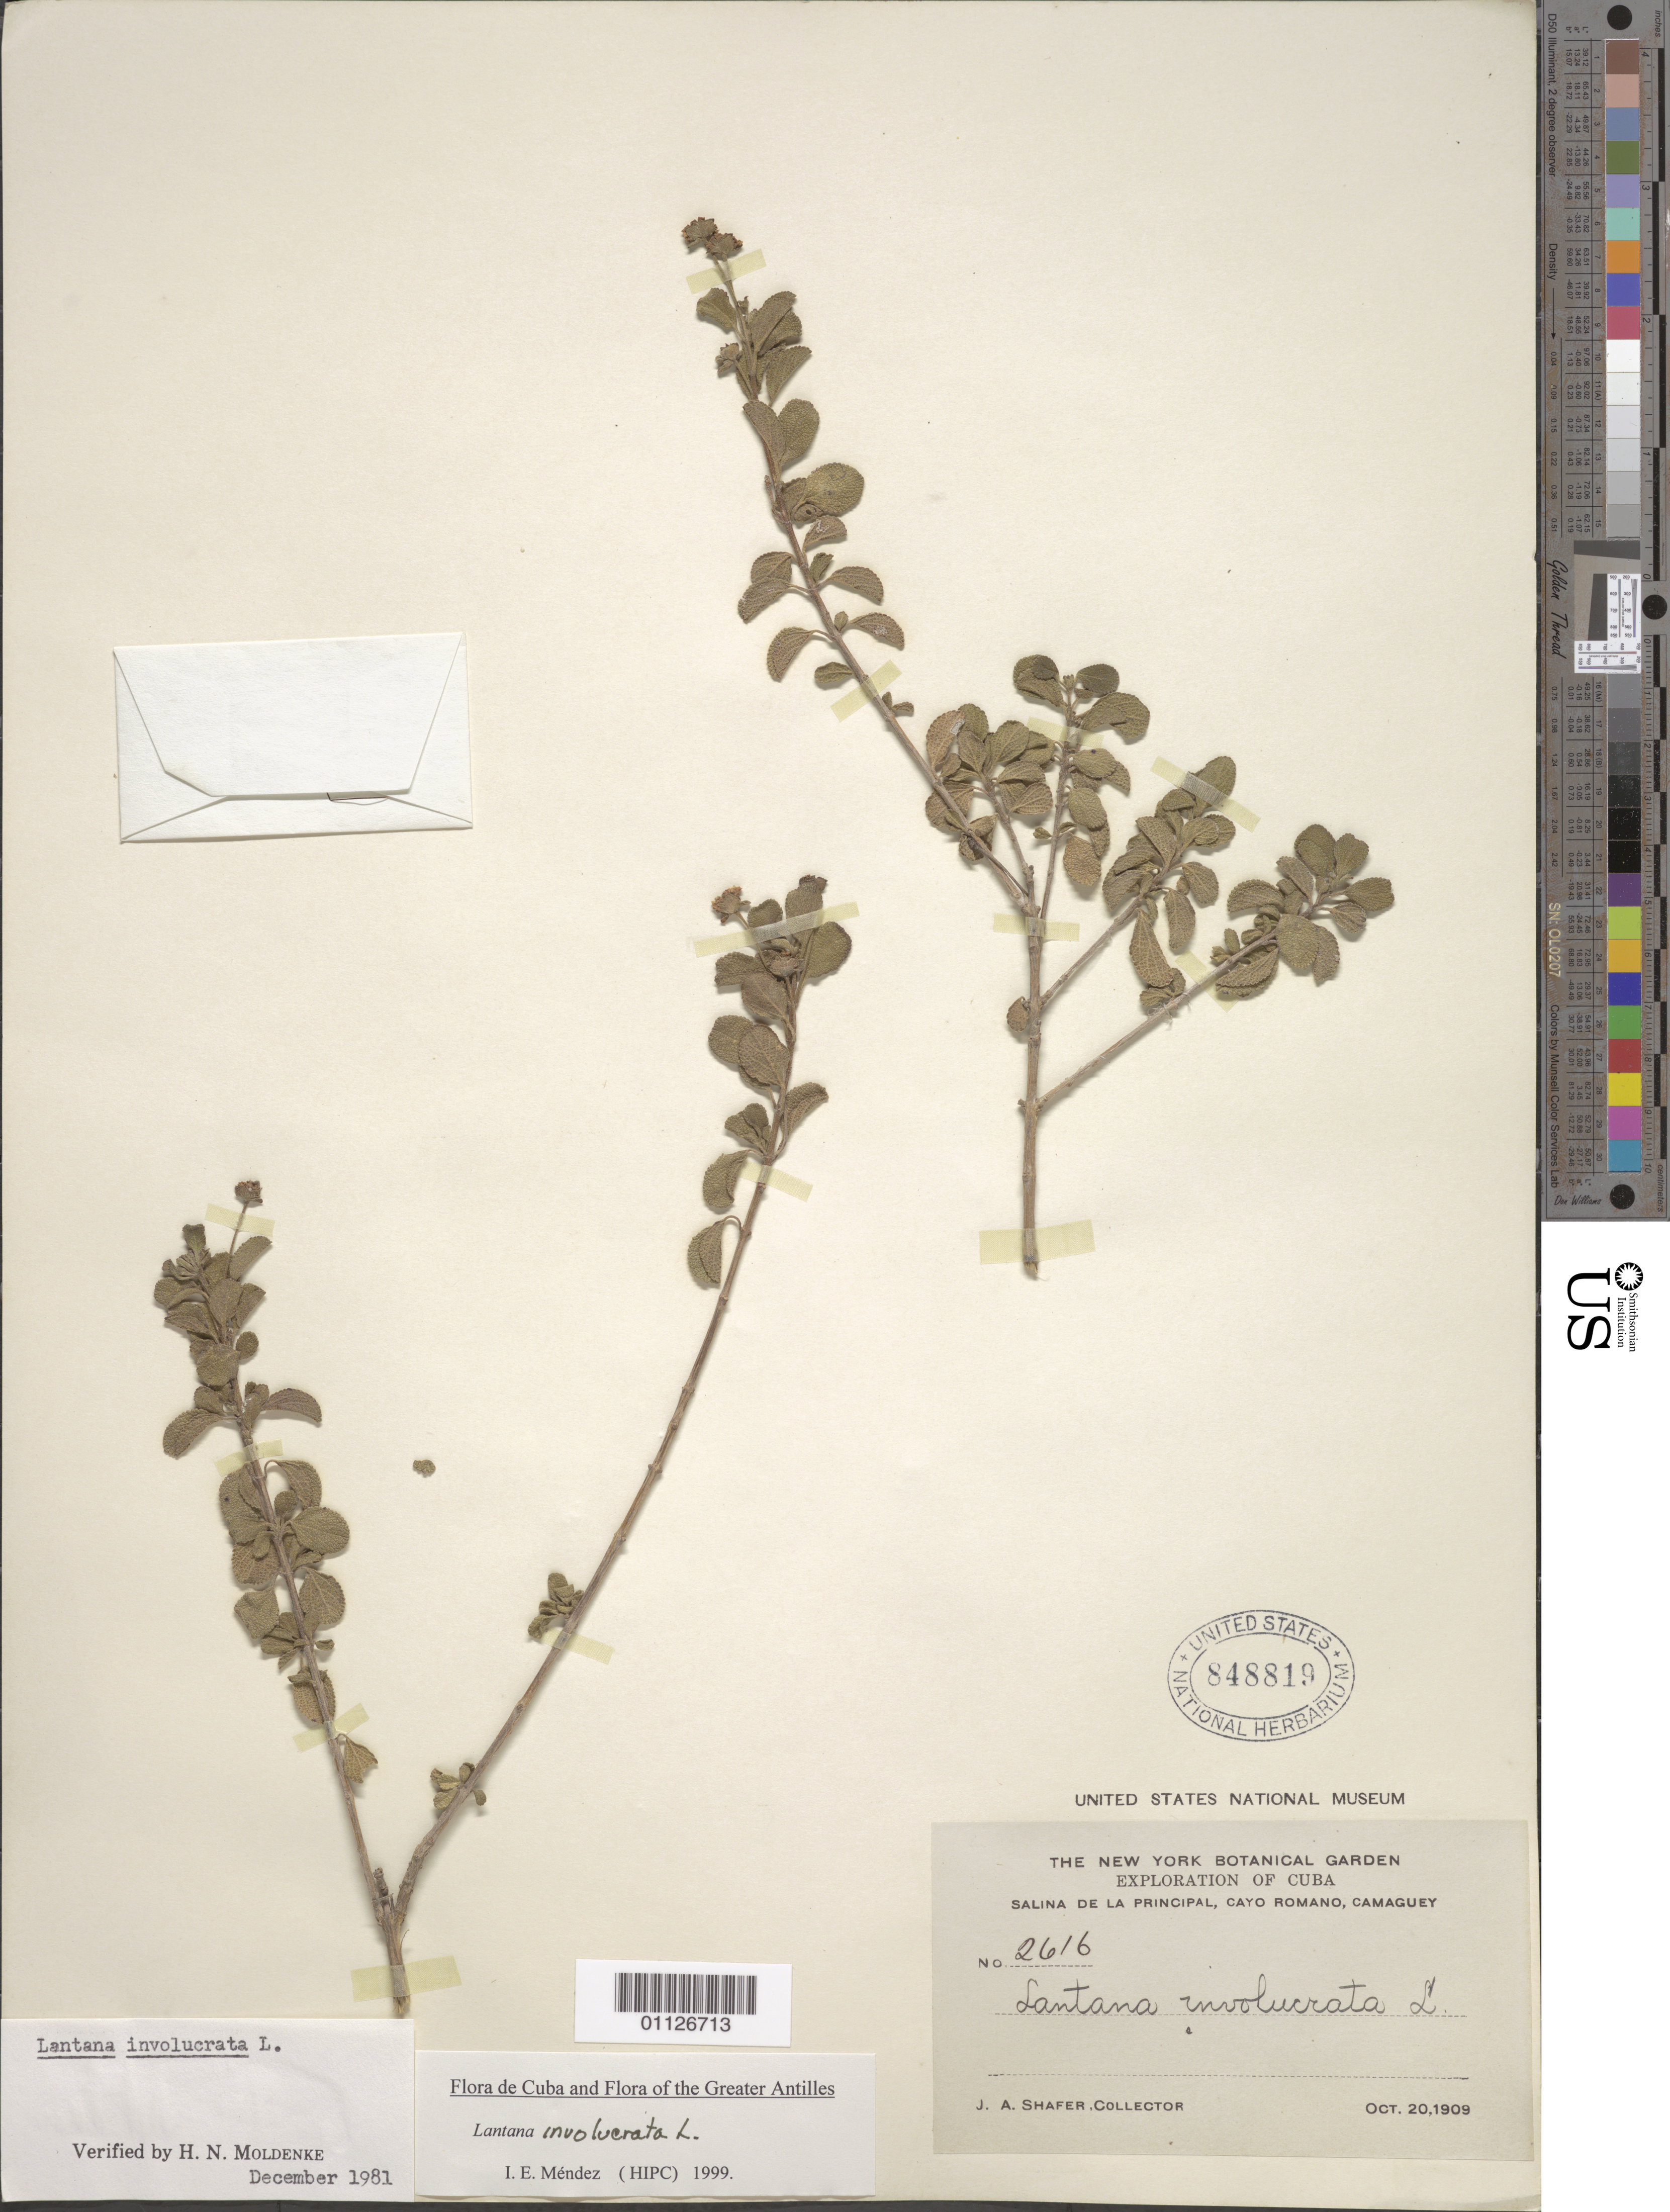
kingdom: Plantae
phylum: Tracheophyta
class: Magnoliopsida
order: Lamiales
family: Verbenaceae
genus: Lantana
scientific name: Lantana involucrata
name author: L.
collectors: J. A. Shafer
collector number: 2616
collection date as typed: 20 Oct 1909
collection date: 1909-10-20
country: Cuba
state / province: Camagüey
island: Cuba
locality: Salina de la Principal, Cayo Romano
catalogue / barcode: US 848819